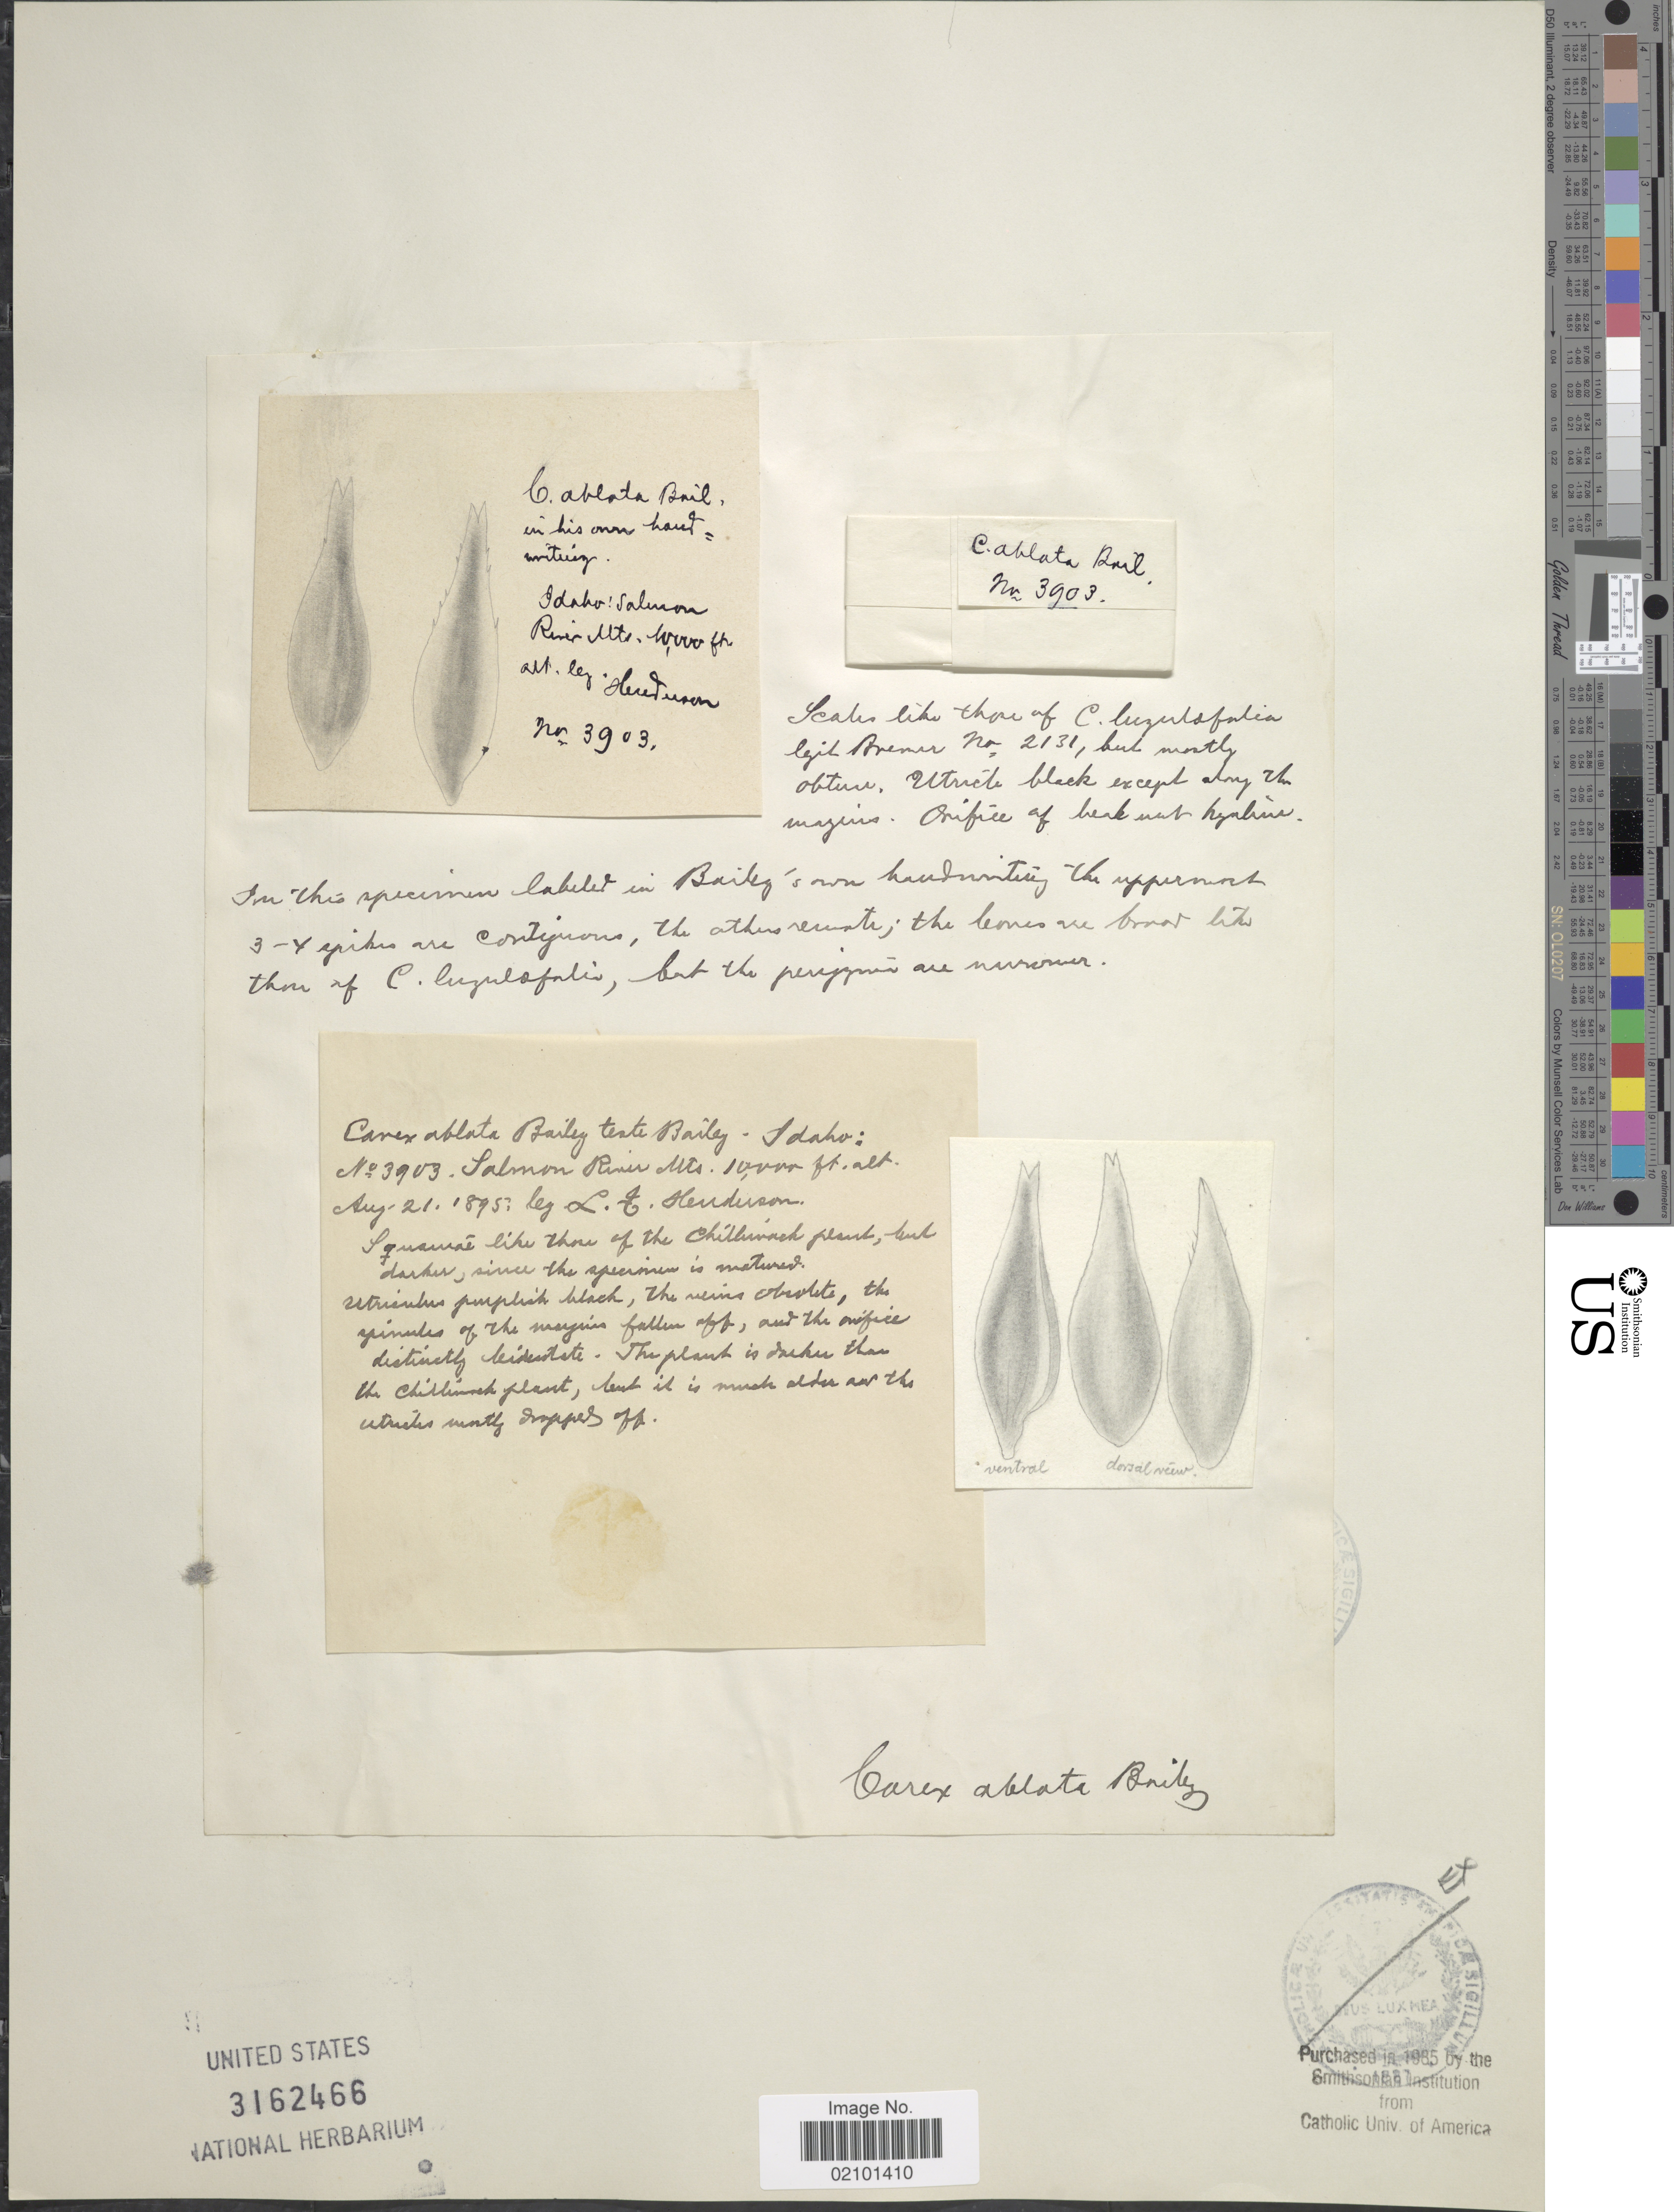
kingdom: Plantae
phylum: Tracheophyta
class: Liliopsida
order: Poales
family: Cyperaceae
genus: Carex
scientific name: Carex ablata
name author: L.H. Bailey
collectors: L. Henderson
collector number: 3903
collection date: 1895-08-21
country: United States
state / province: Idaho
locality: Salmon River Mts.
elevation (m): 3048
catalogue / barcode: US 3162466